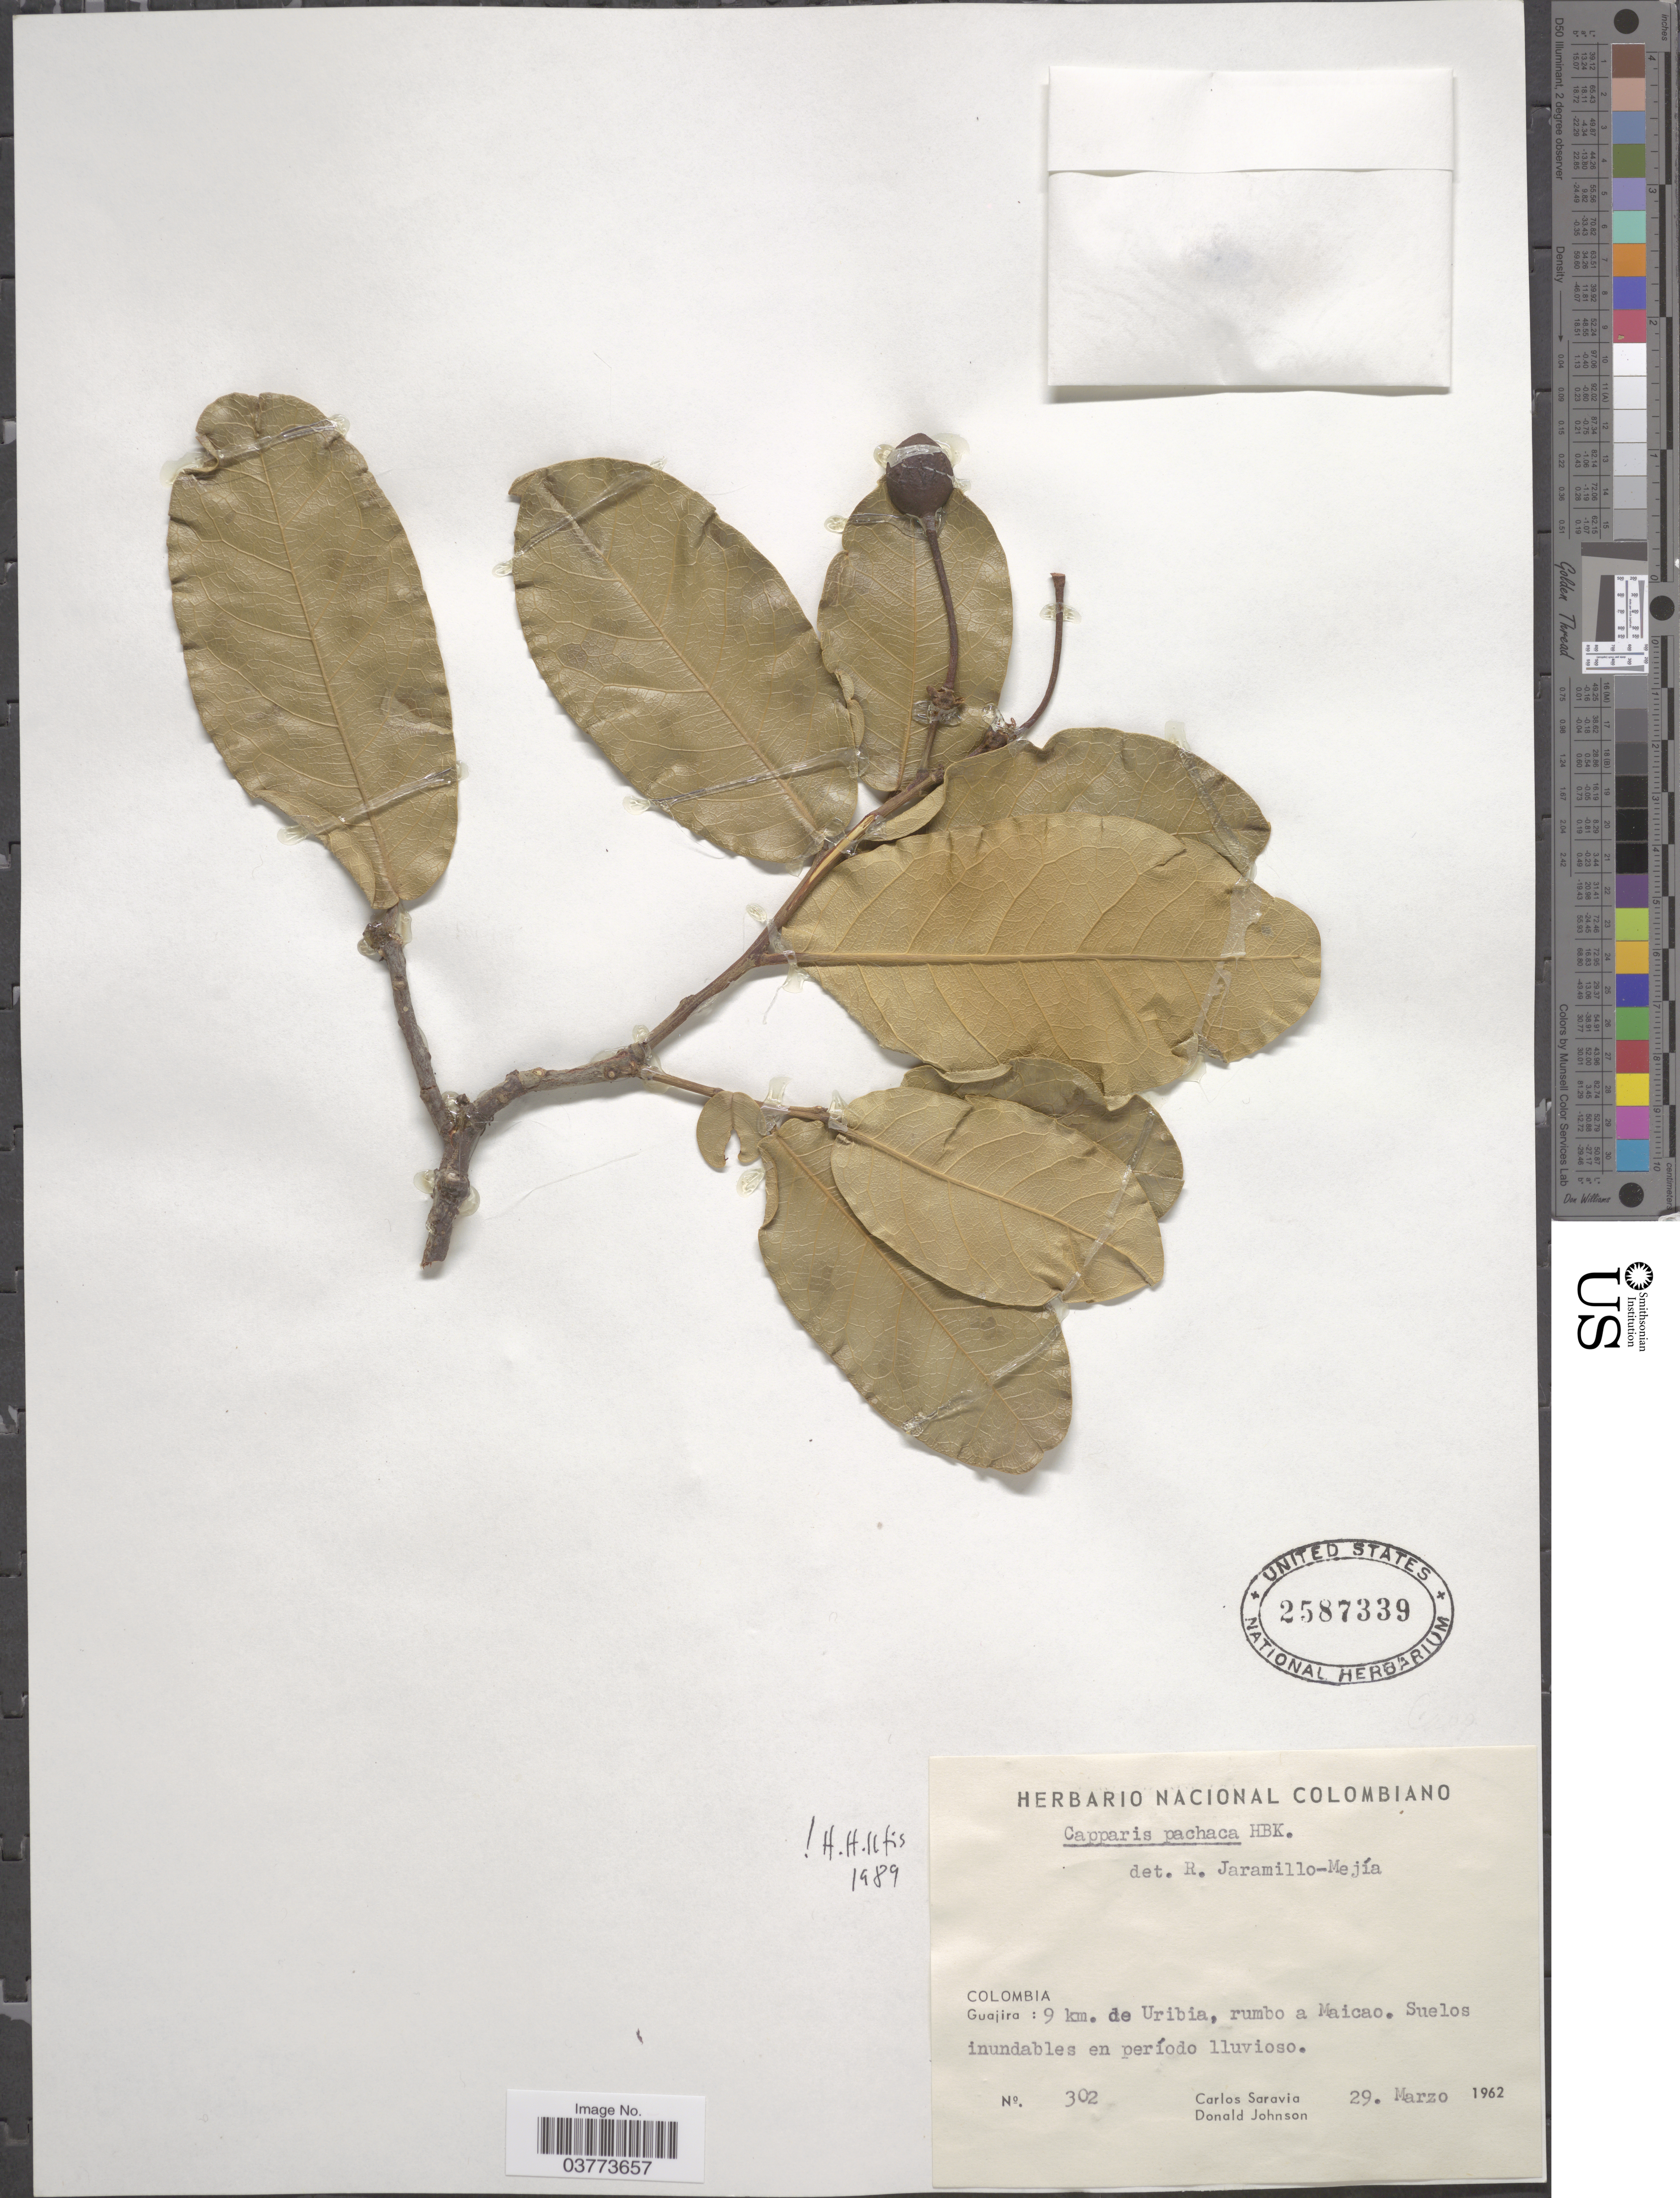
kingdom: Plantae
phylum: Tracheophyta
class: Magnoliopsida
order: Brassicales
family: Capparaceae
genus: Neocapparis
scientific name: Neocapparis pachaca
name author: (Kunth) Cornejo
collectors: C. Saravia & D. Johnson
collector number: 302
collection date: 1962-03-29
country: Colombia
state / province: La Guajira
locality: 9 km. de Uribia, rumbo a Maicao.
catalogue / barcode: US 2587339